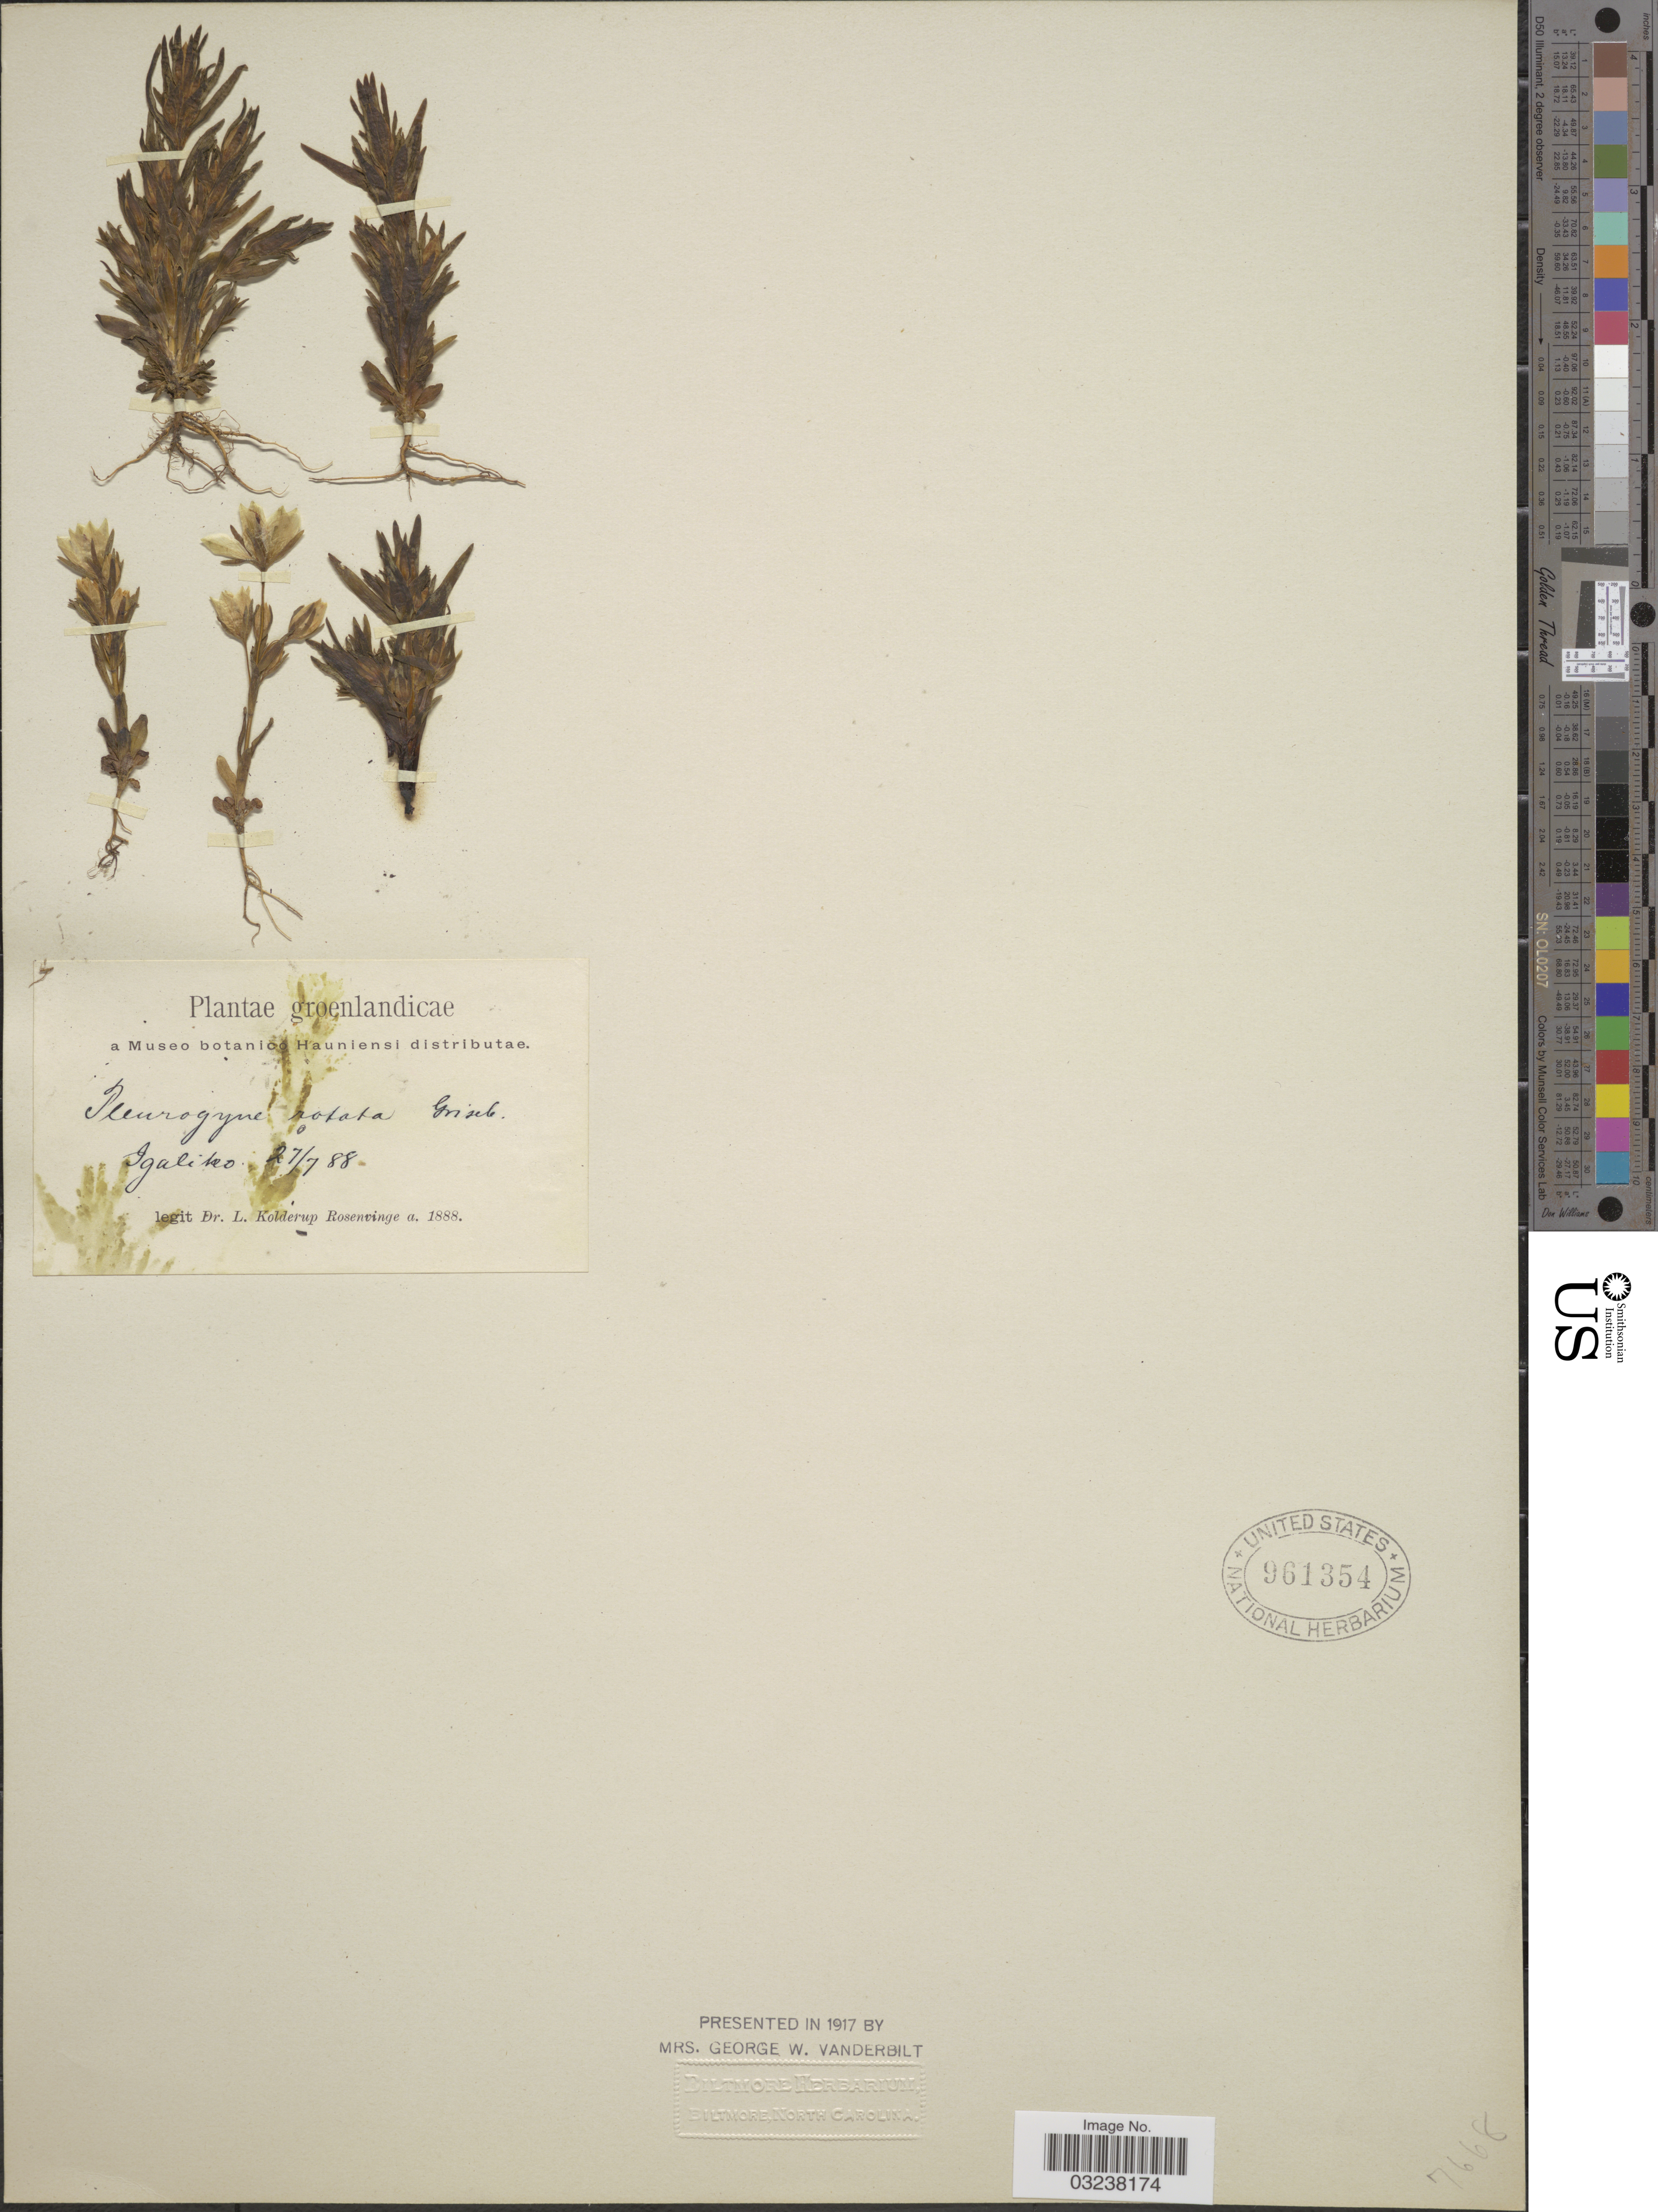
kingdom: Plantae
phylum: Tracheophyta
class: Magnoliopsida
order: Gentianales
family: Gentianaceae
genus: Lomatogonium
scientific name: Lomatogonium rotatum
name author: (L.) Fr.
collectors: L. Rosenvinge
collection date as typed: Transcribed d/m/y: 27/7/88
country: Greenland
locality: Groenlandicae. Igaliko.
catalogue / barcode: US 961354